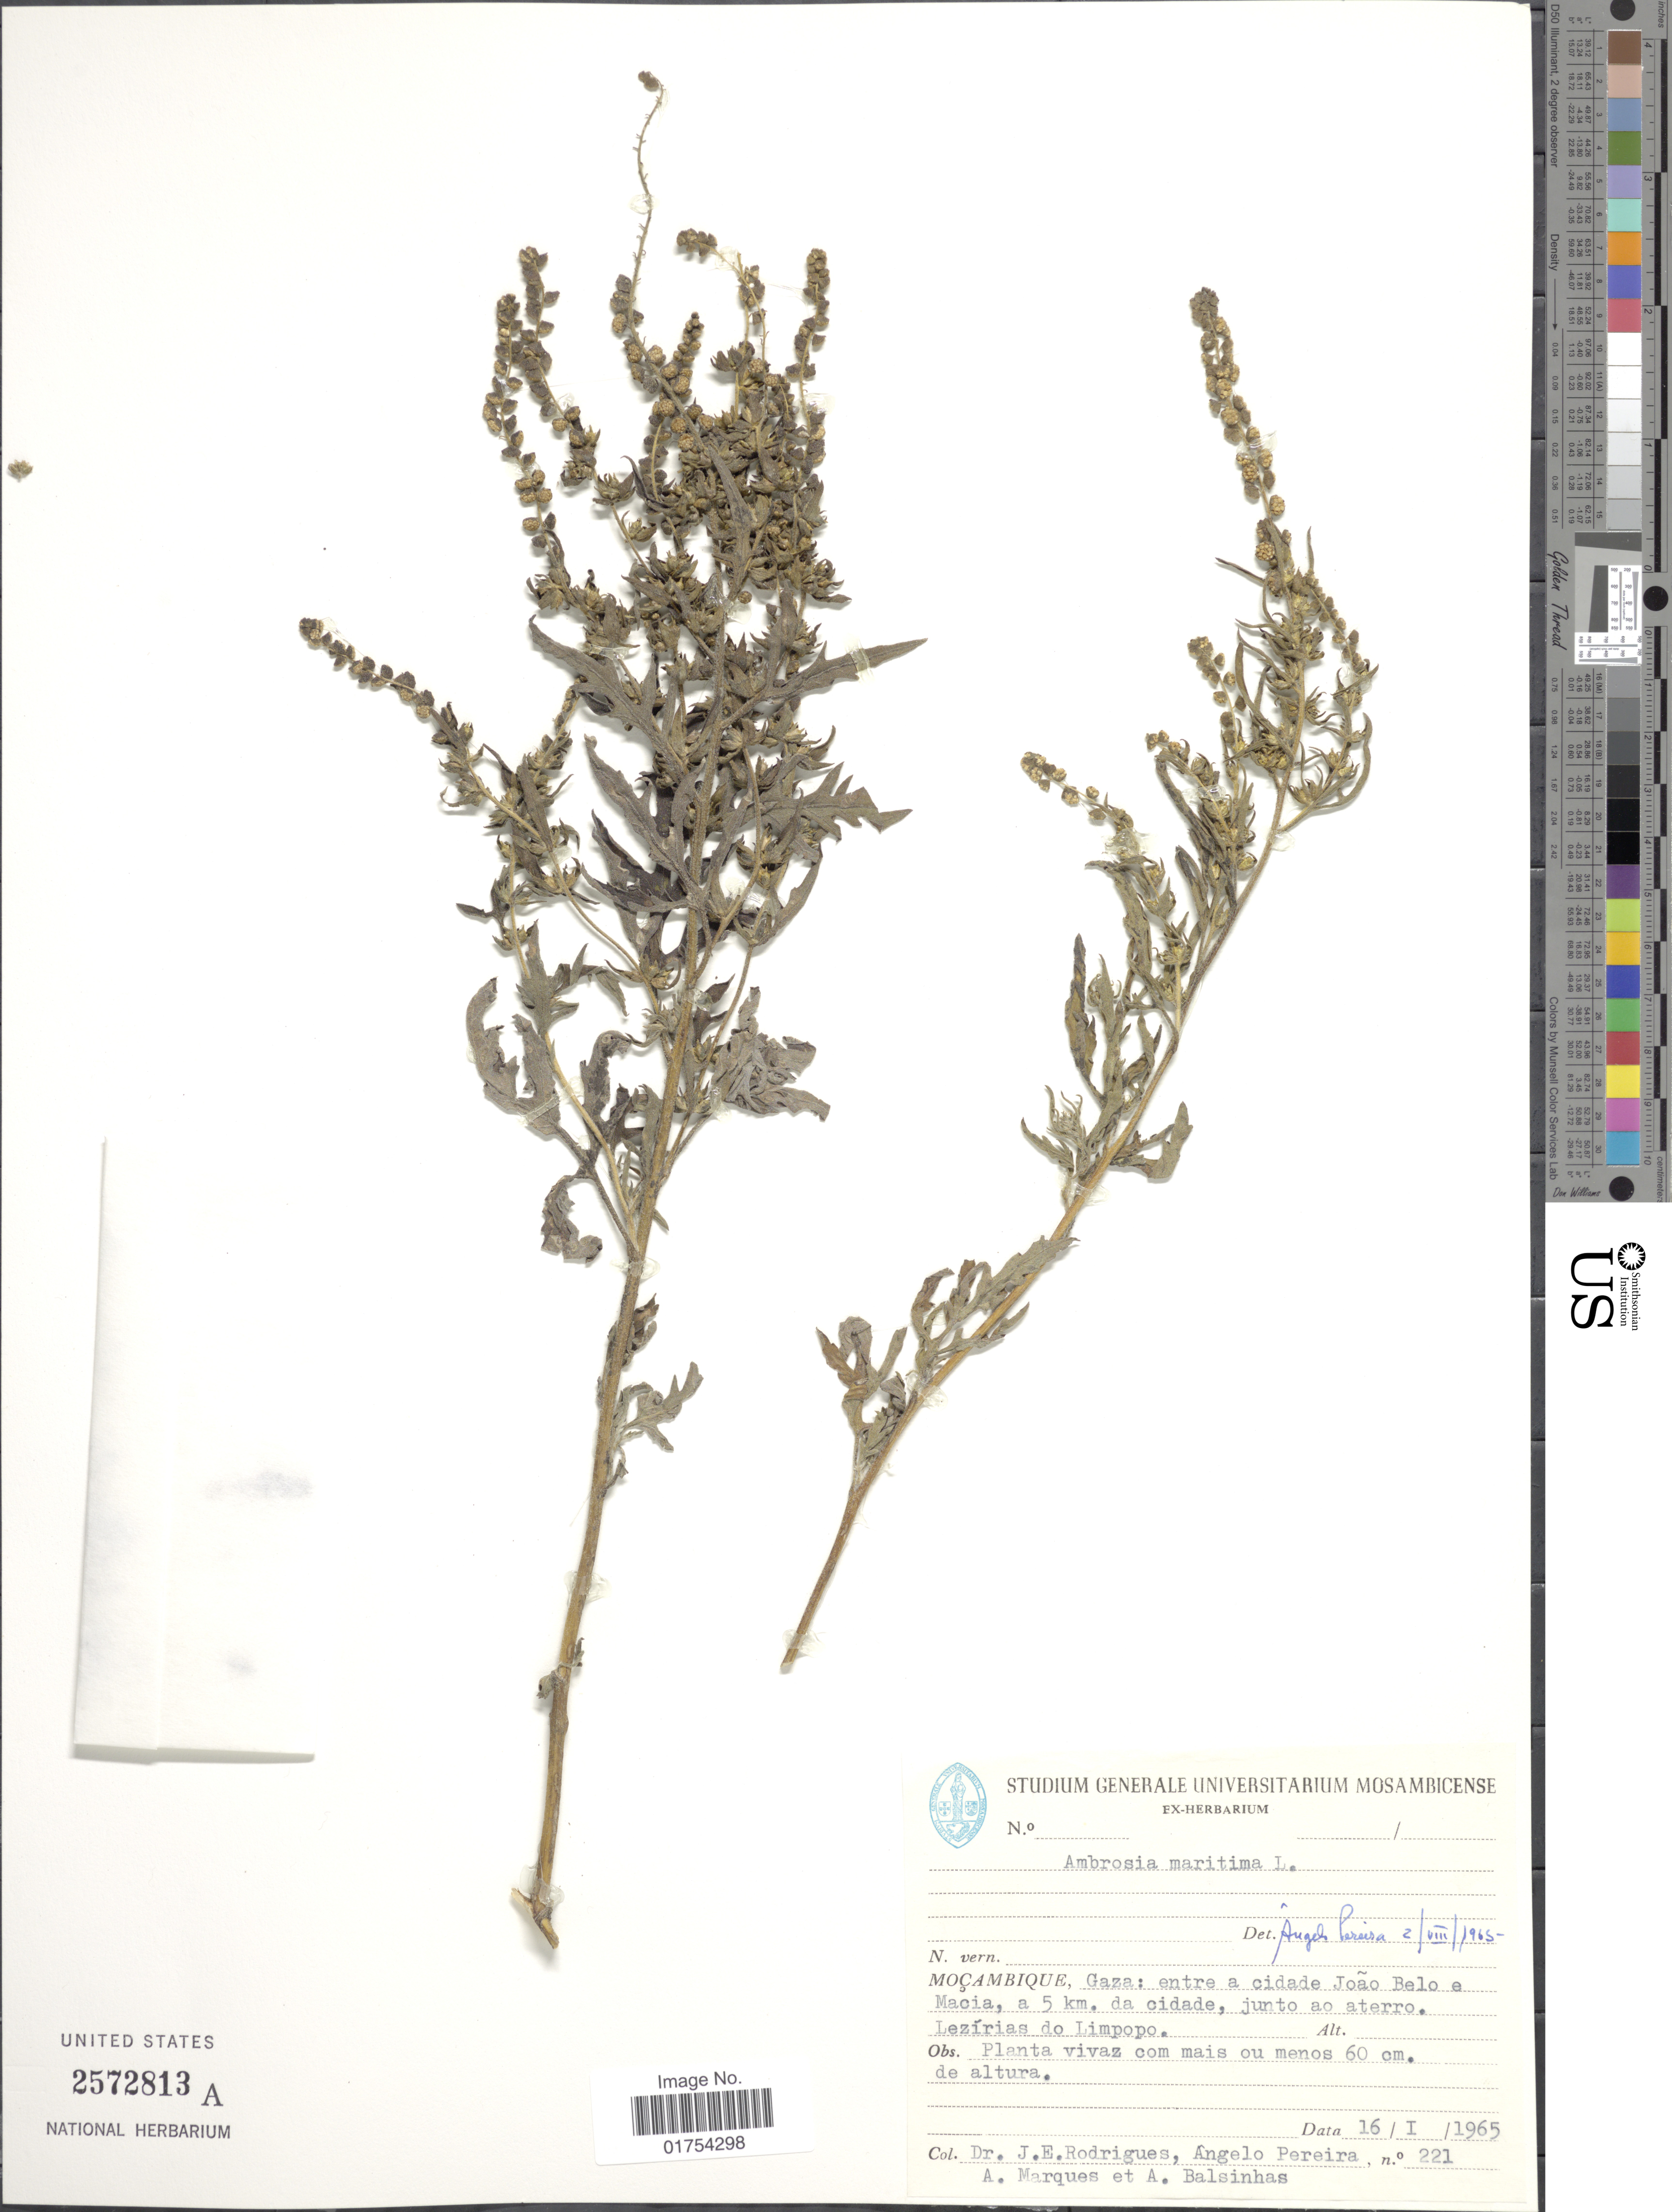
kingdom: Plantae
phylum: Tracheophyta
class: Magnoliopsida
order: Asterales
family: Asteraceae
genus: Ambrosia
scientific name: Ambrosia maritima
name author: L.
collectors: J. E. Rodrigues, A. Pereira, A. Marques & A. A. Balsinhas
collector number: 221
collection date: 1965-01-16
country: Mozambique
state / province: Gaza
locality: Entre a cidade Joao Belo e Macia, a 5 km. da cidade, junto ao aterro. Lezirias do Limpopo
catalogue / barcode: US 2572813A